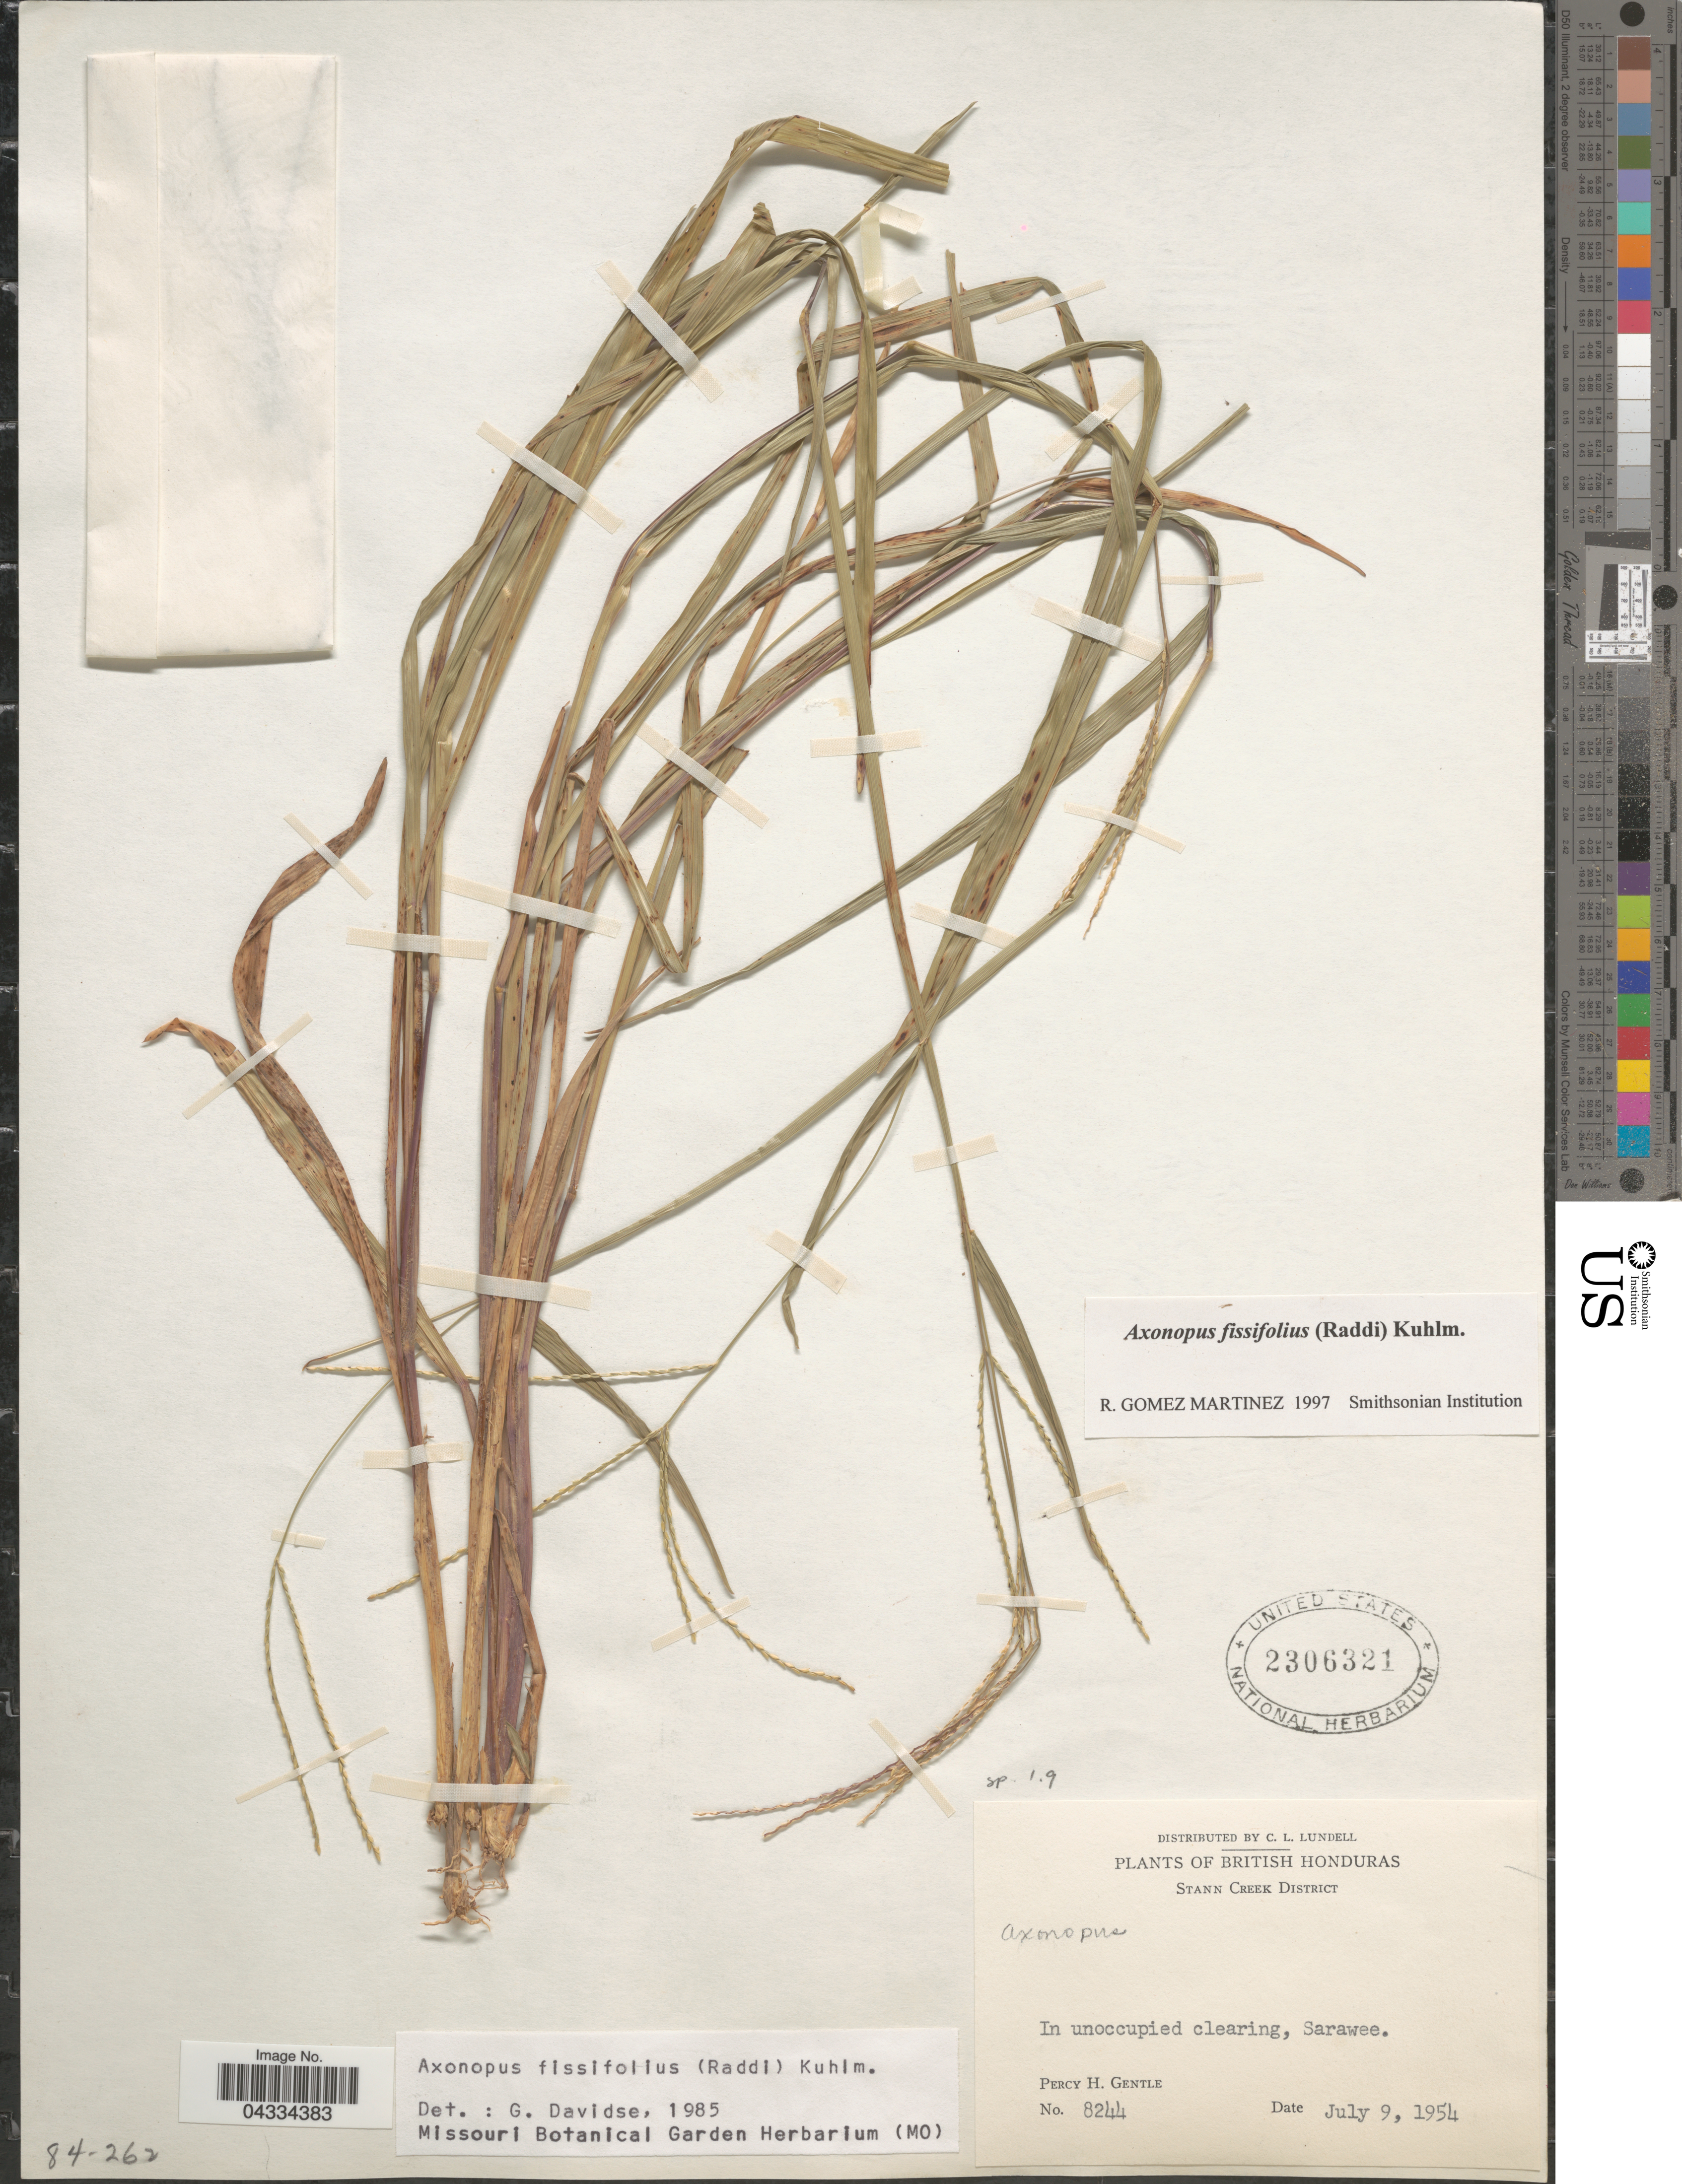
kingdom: Plantae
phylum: Tracheophyta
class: Liliopsida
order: Poales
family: Poaceae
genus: Axonopus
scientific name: Axonopus fissifolius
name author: (Raddi) Kuhlm.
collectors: P. H. Gentle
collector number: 8244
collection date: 1954-07-09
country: Belize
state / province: Stann Creek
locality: British Honduras. Stann Creek District. In unoccupied clearing, Sarawee.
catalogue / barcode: US 2306321